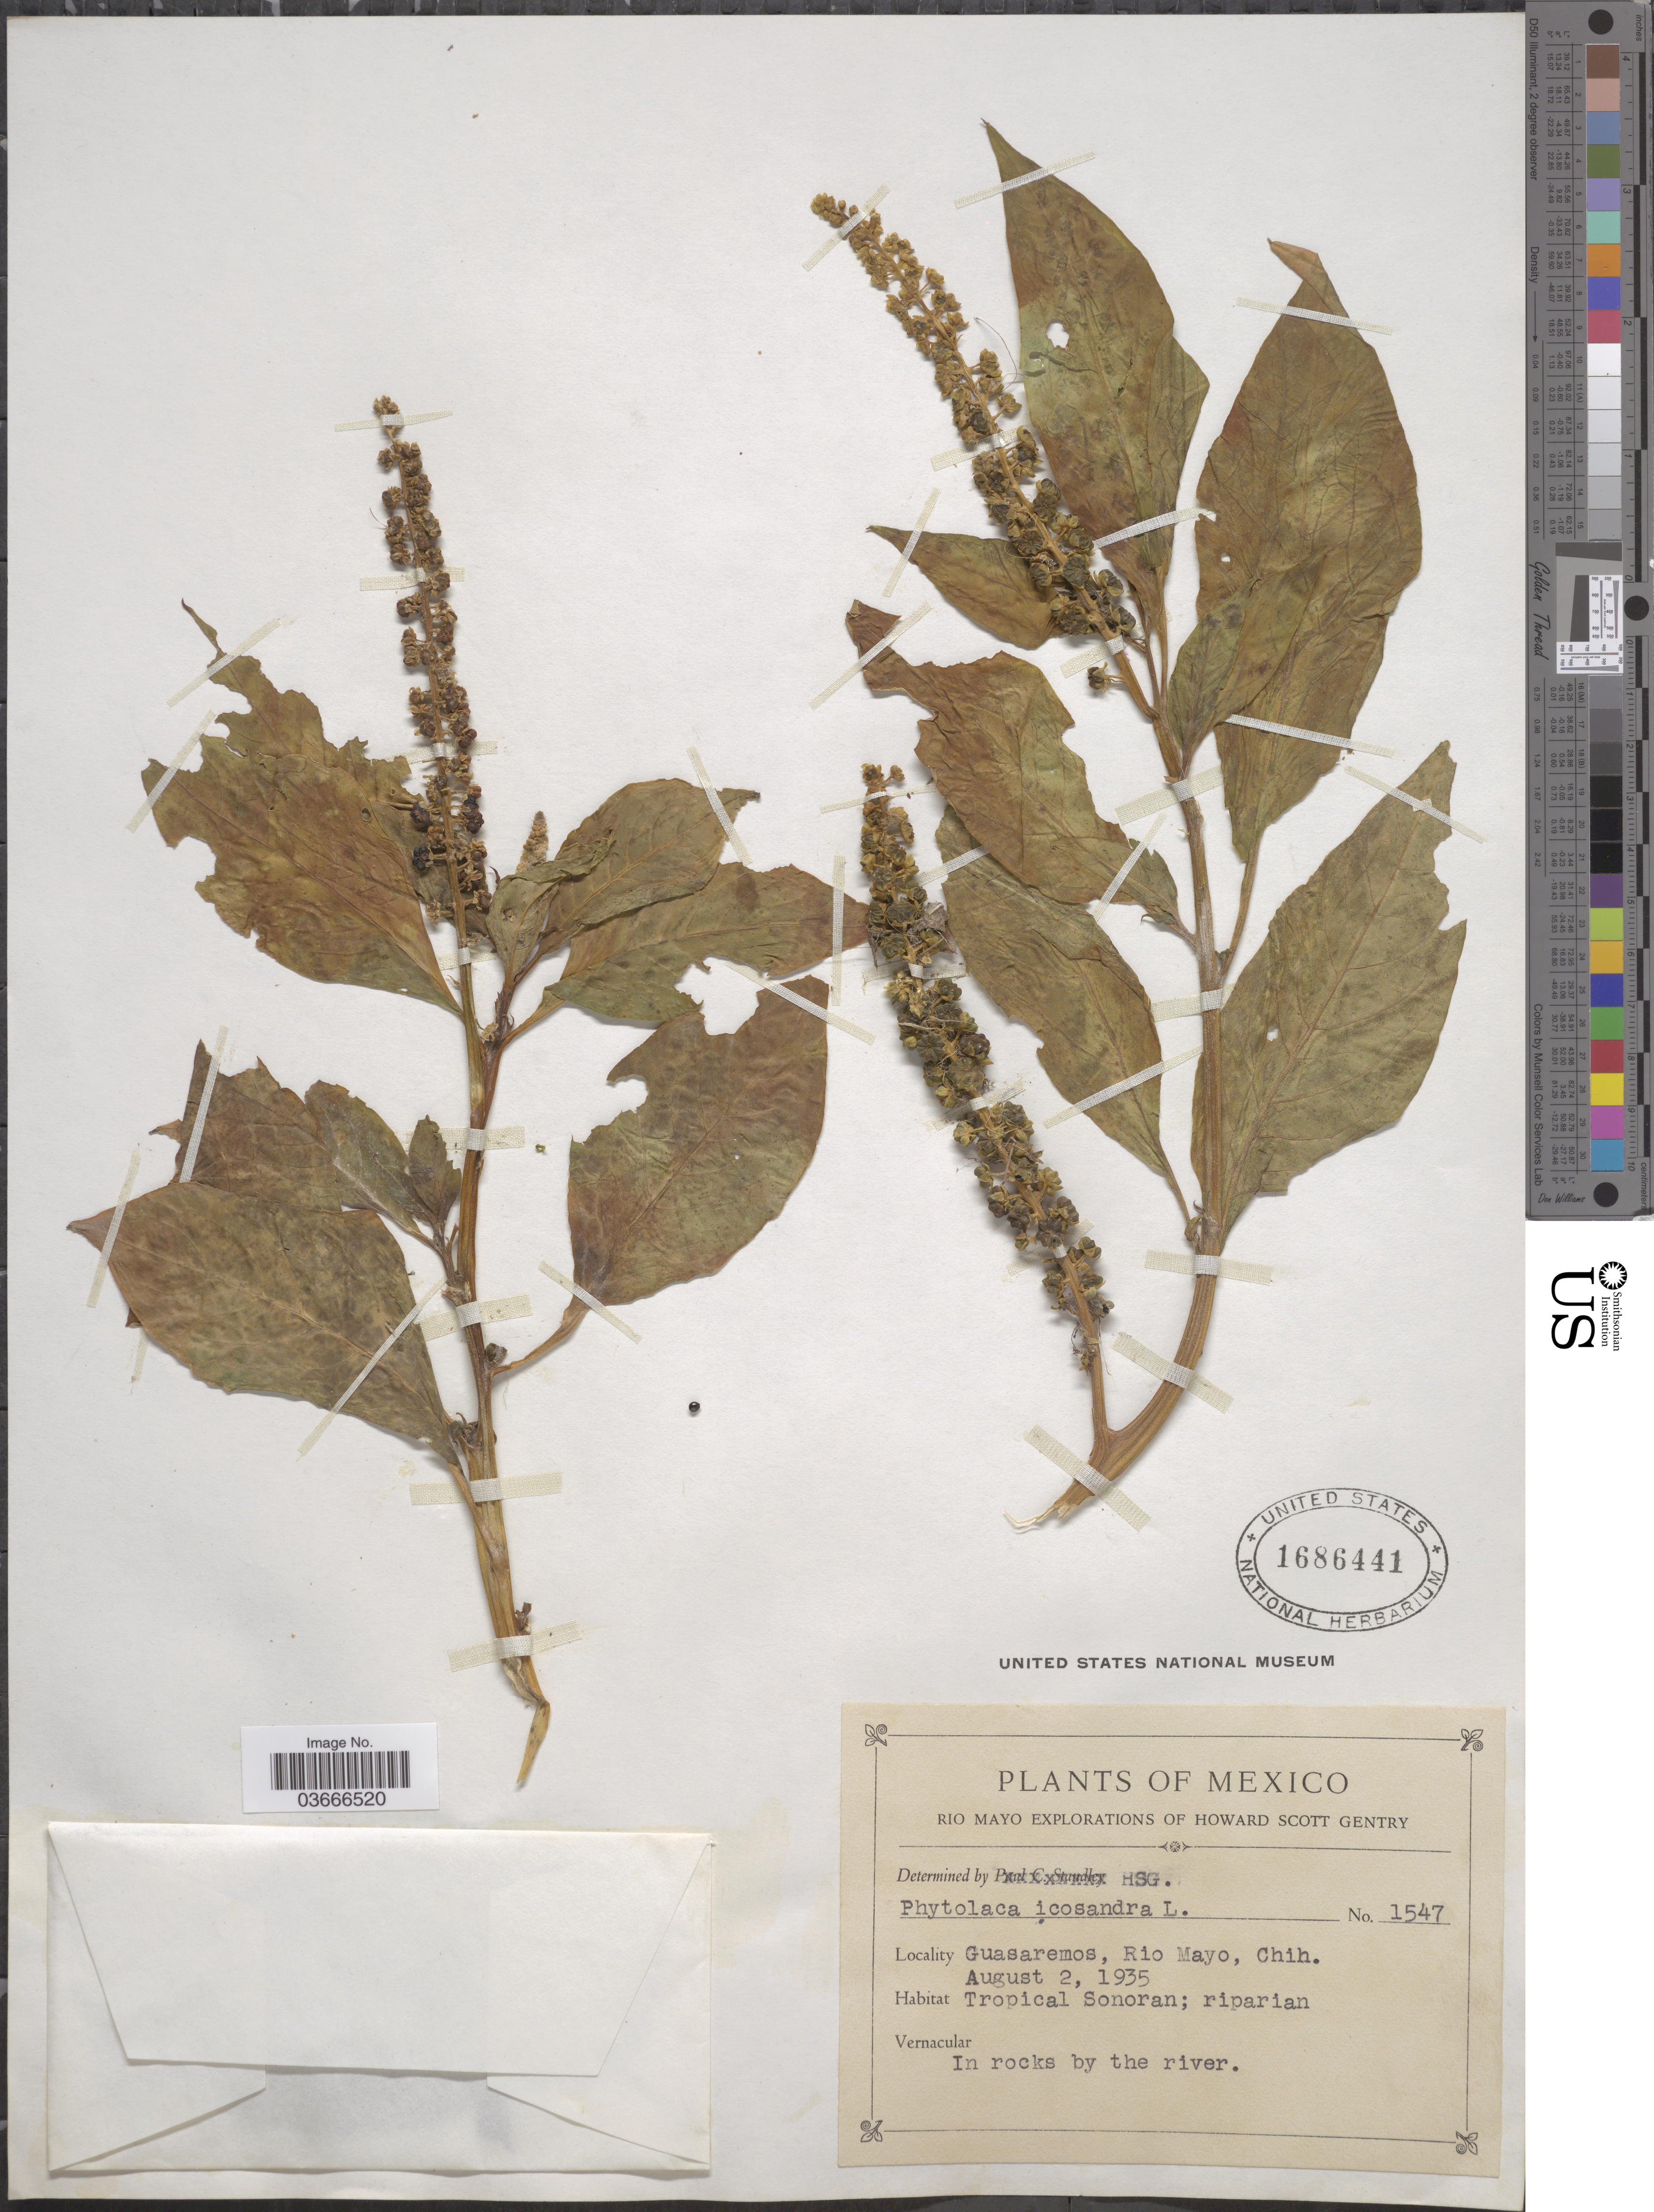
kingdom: Plantae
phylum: Tracheophyta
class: Magnoliopsida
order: Caryophyllales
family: Phytolaccaceae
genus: Phytolacca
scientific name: Phytolacca octandra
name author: L.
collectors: H. S. Gentry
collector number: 1547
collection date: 1935-08-02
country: Mexico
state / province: Chihuahua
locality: Guasaremos, Rio Mayo. Tropical Sonoran; riparian.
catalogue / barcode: US 1686441